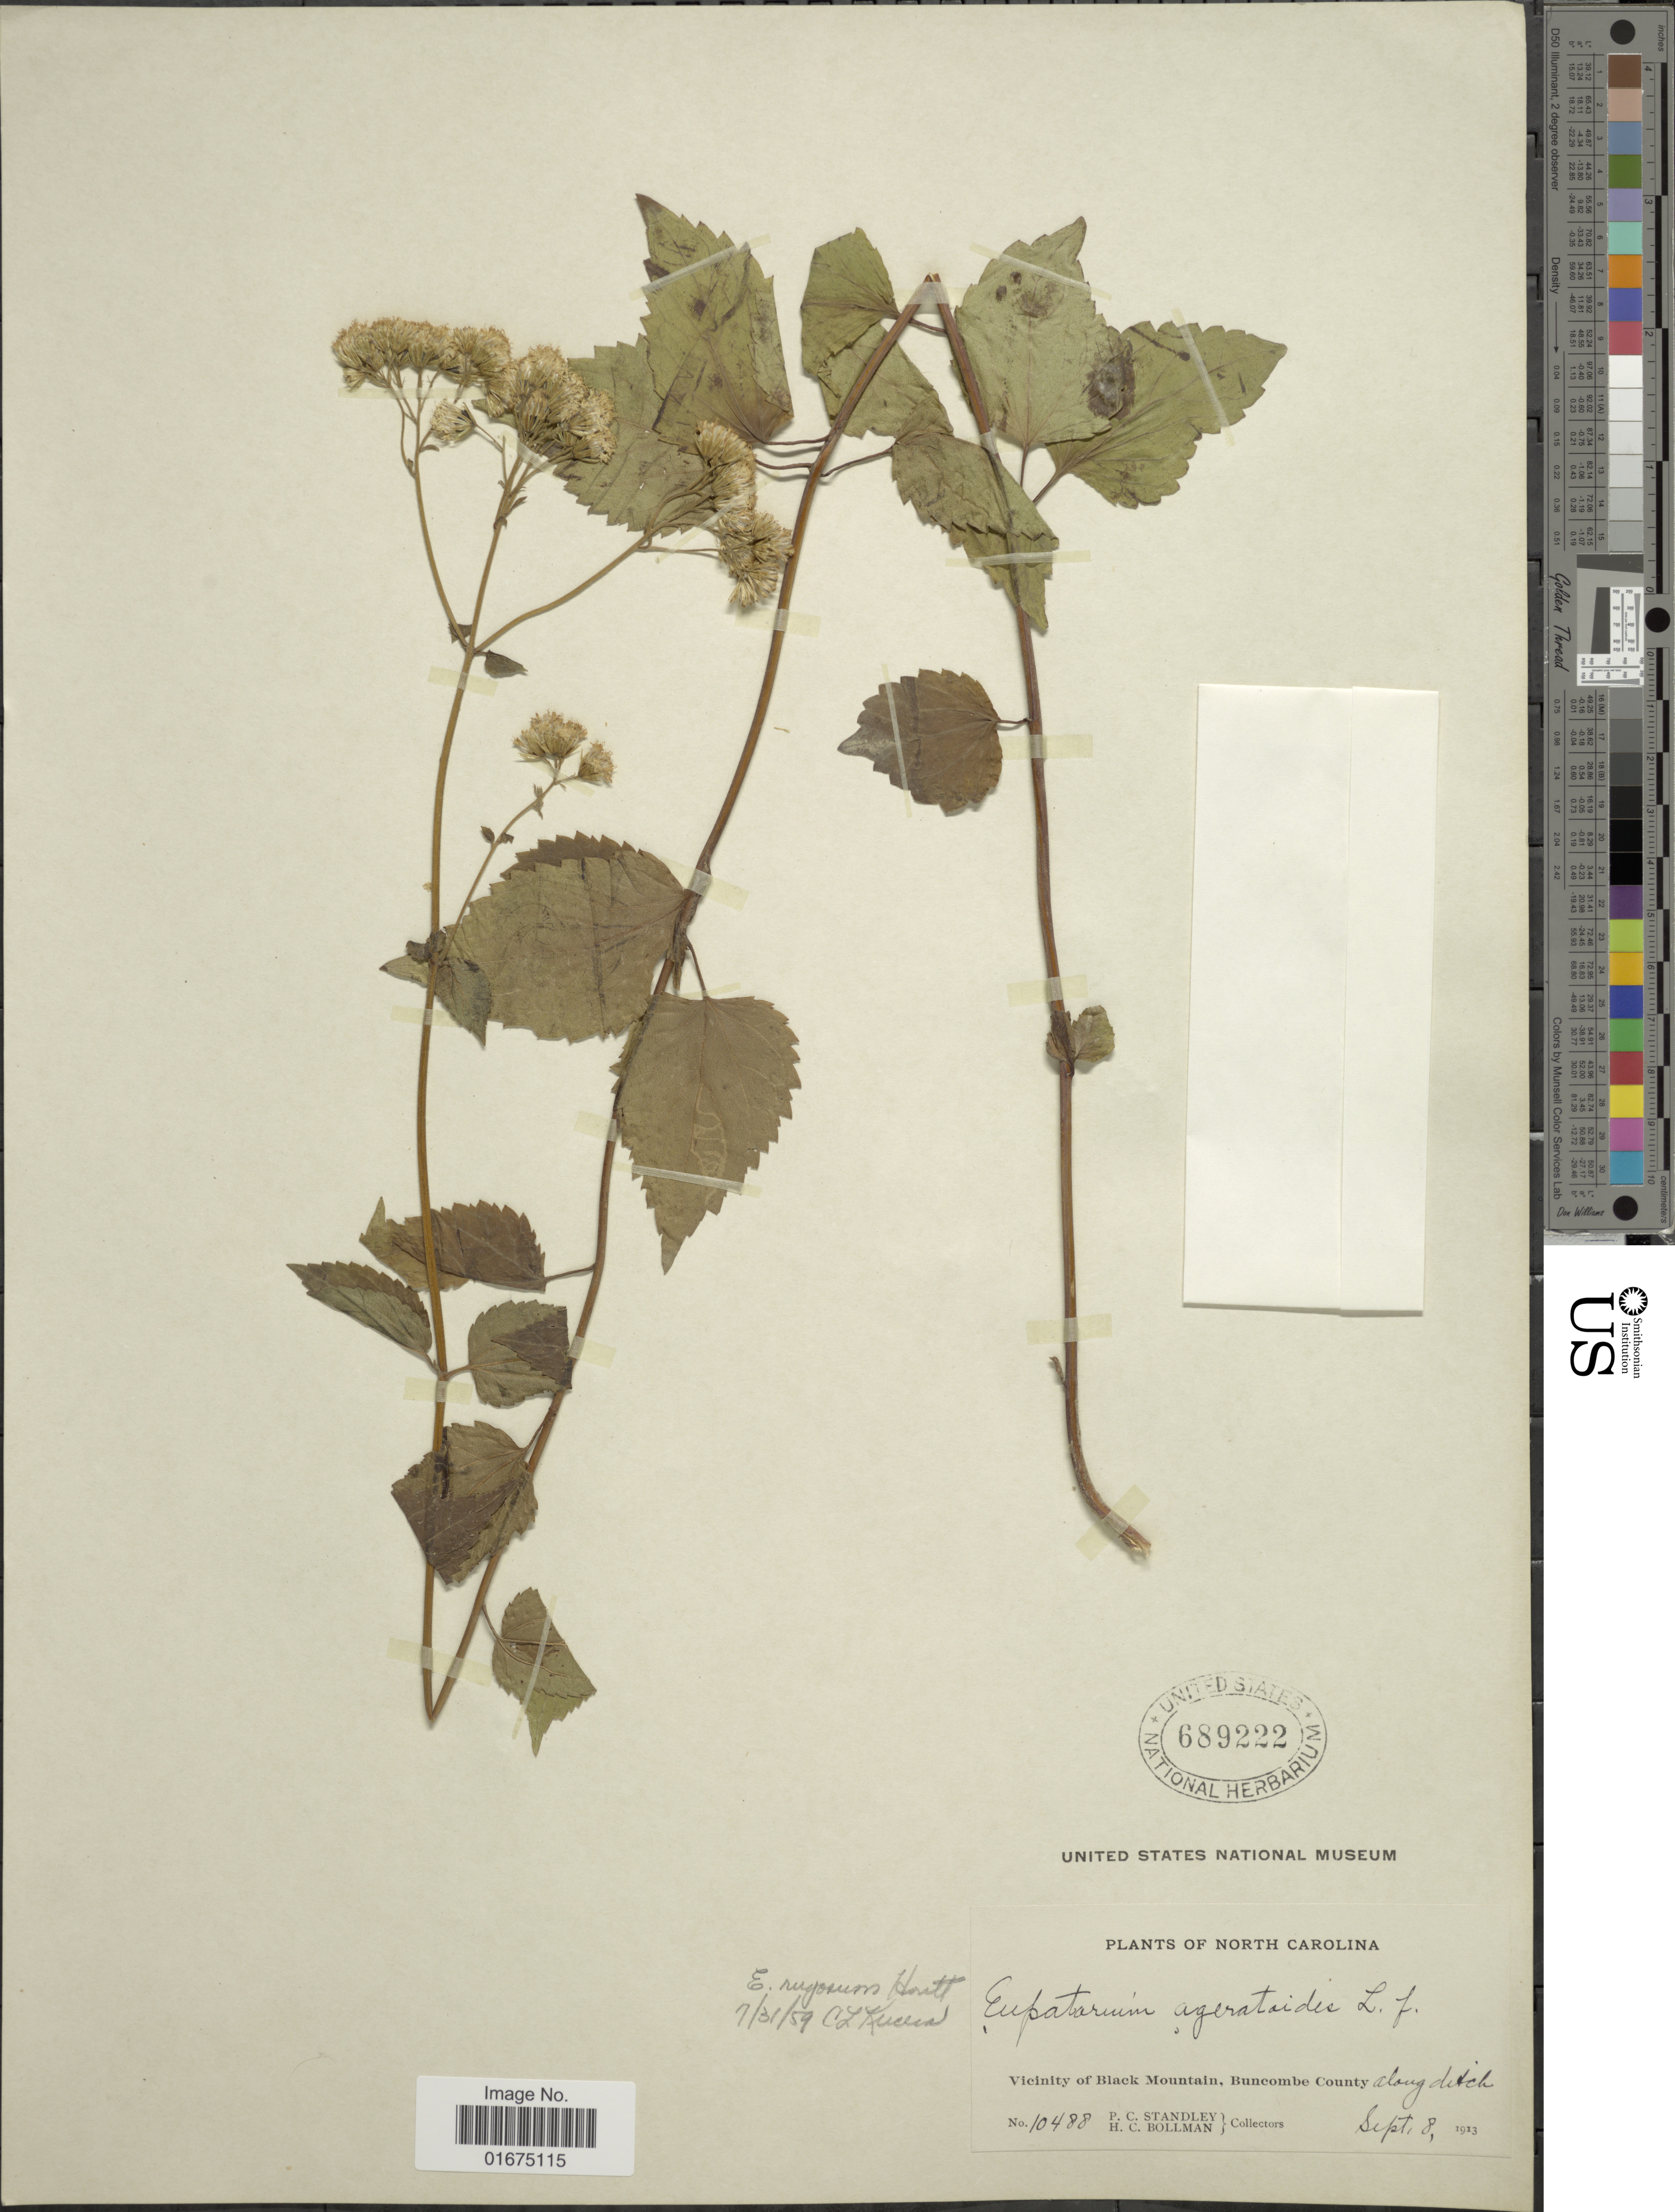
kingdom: Plantae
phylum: Tracheophyta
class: Magnoliopsida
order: Asterales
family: Asteraceae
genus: Ageratina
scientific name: Ageratina altissima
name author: (L.) R.M. King & H. Rob.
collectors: P. C. Standley & H. C. Bollman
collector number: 10488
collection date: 1913-09-08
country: United States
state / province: North Carolina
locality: Vicinity of Black Mountain, Buncombe County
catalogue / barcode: US 689222